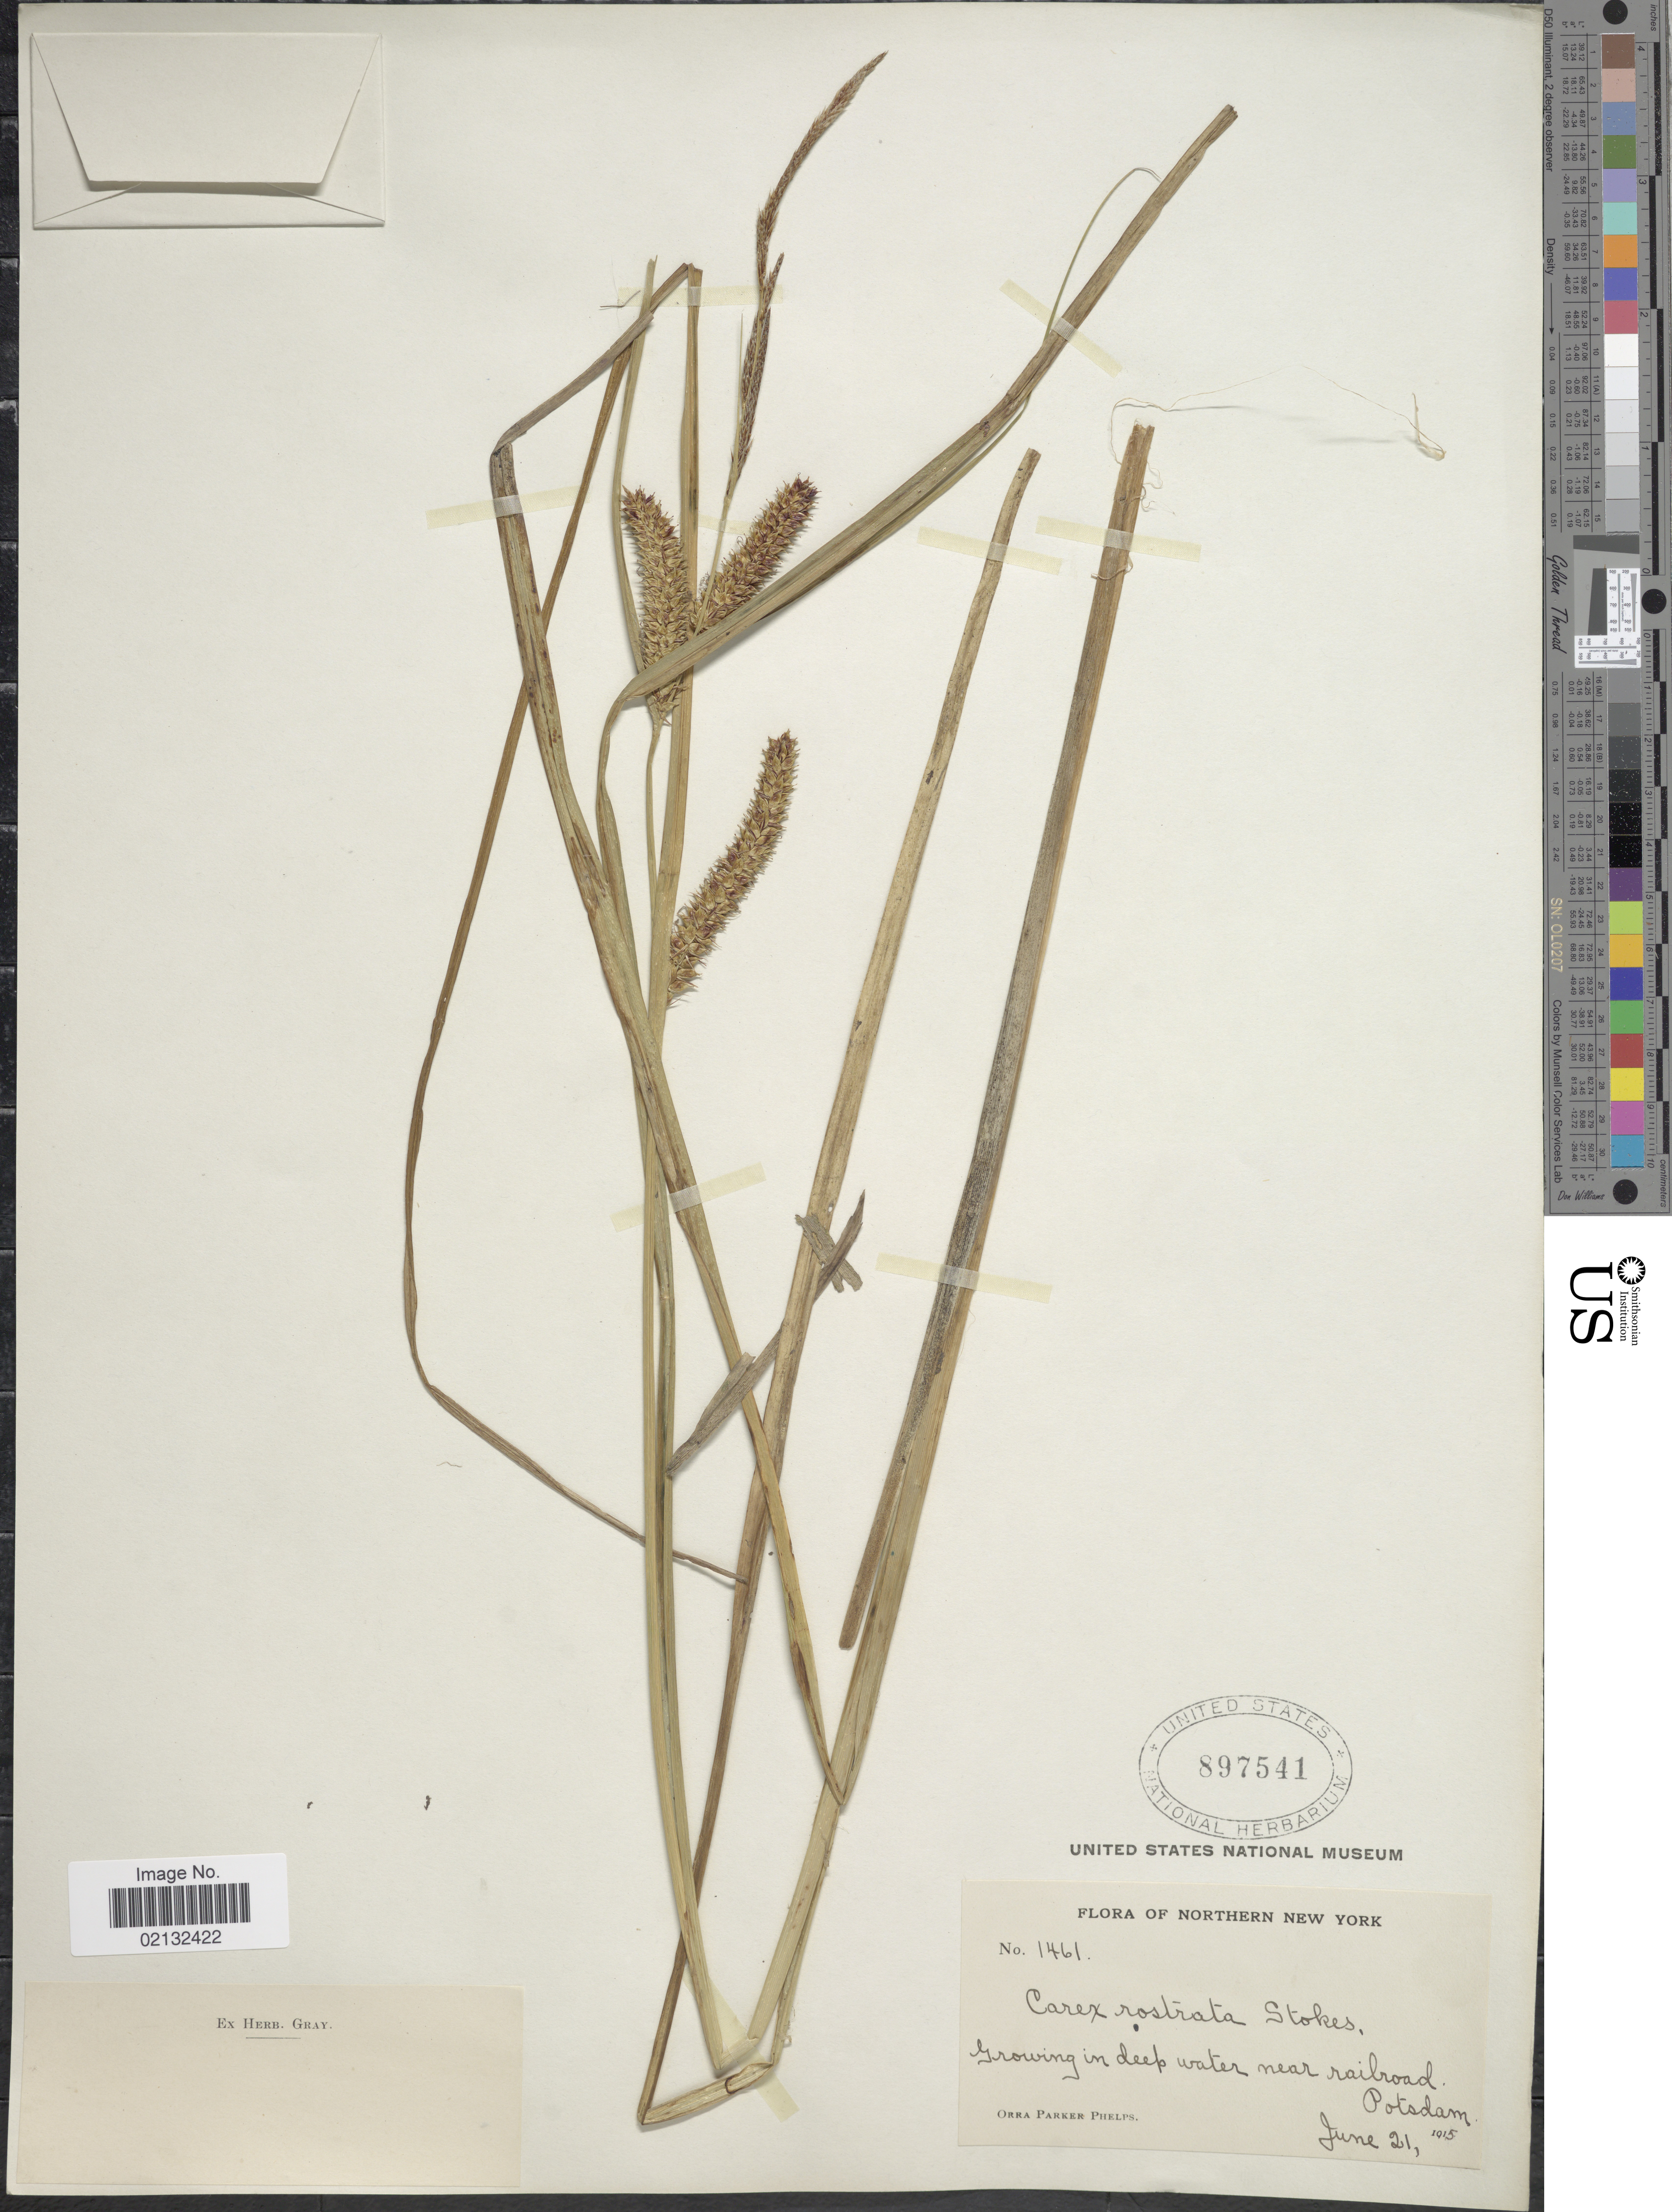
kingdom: Plantae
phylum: Tracheophyta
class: Liliopsida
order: Poales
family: Cyperaceae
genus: Carex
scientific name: Carex rostrata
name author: Stokes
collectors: O. P. Phelps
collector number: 1464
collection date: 1915-06-21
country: United States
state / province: New York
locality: Northern New York. Potsdam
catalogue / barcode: US 897541